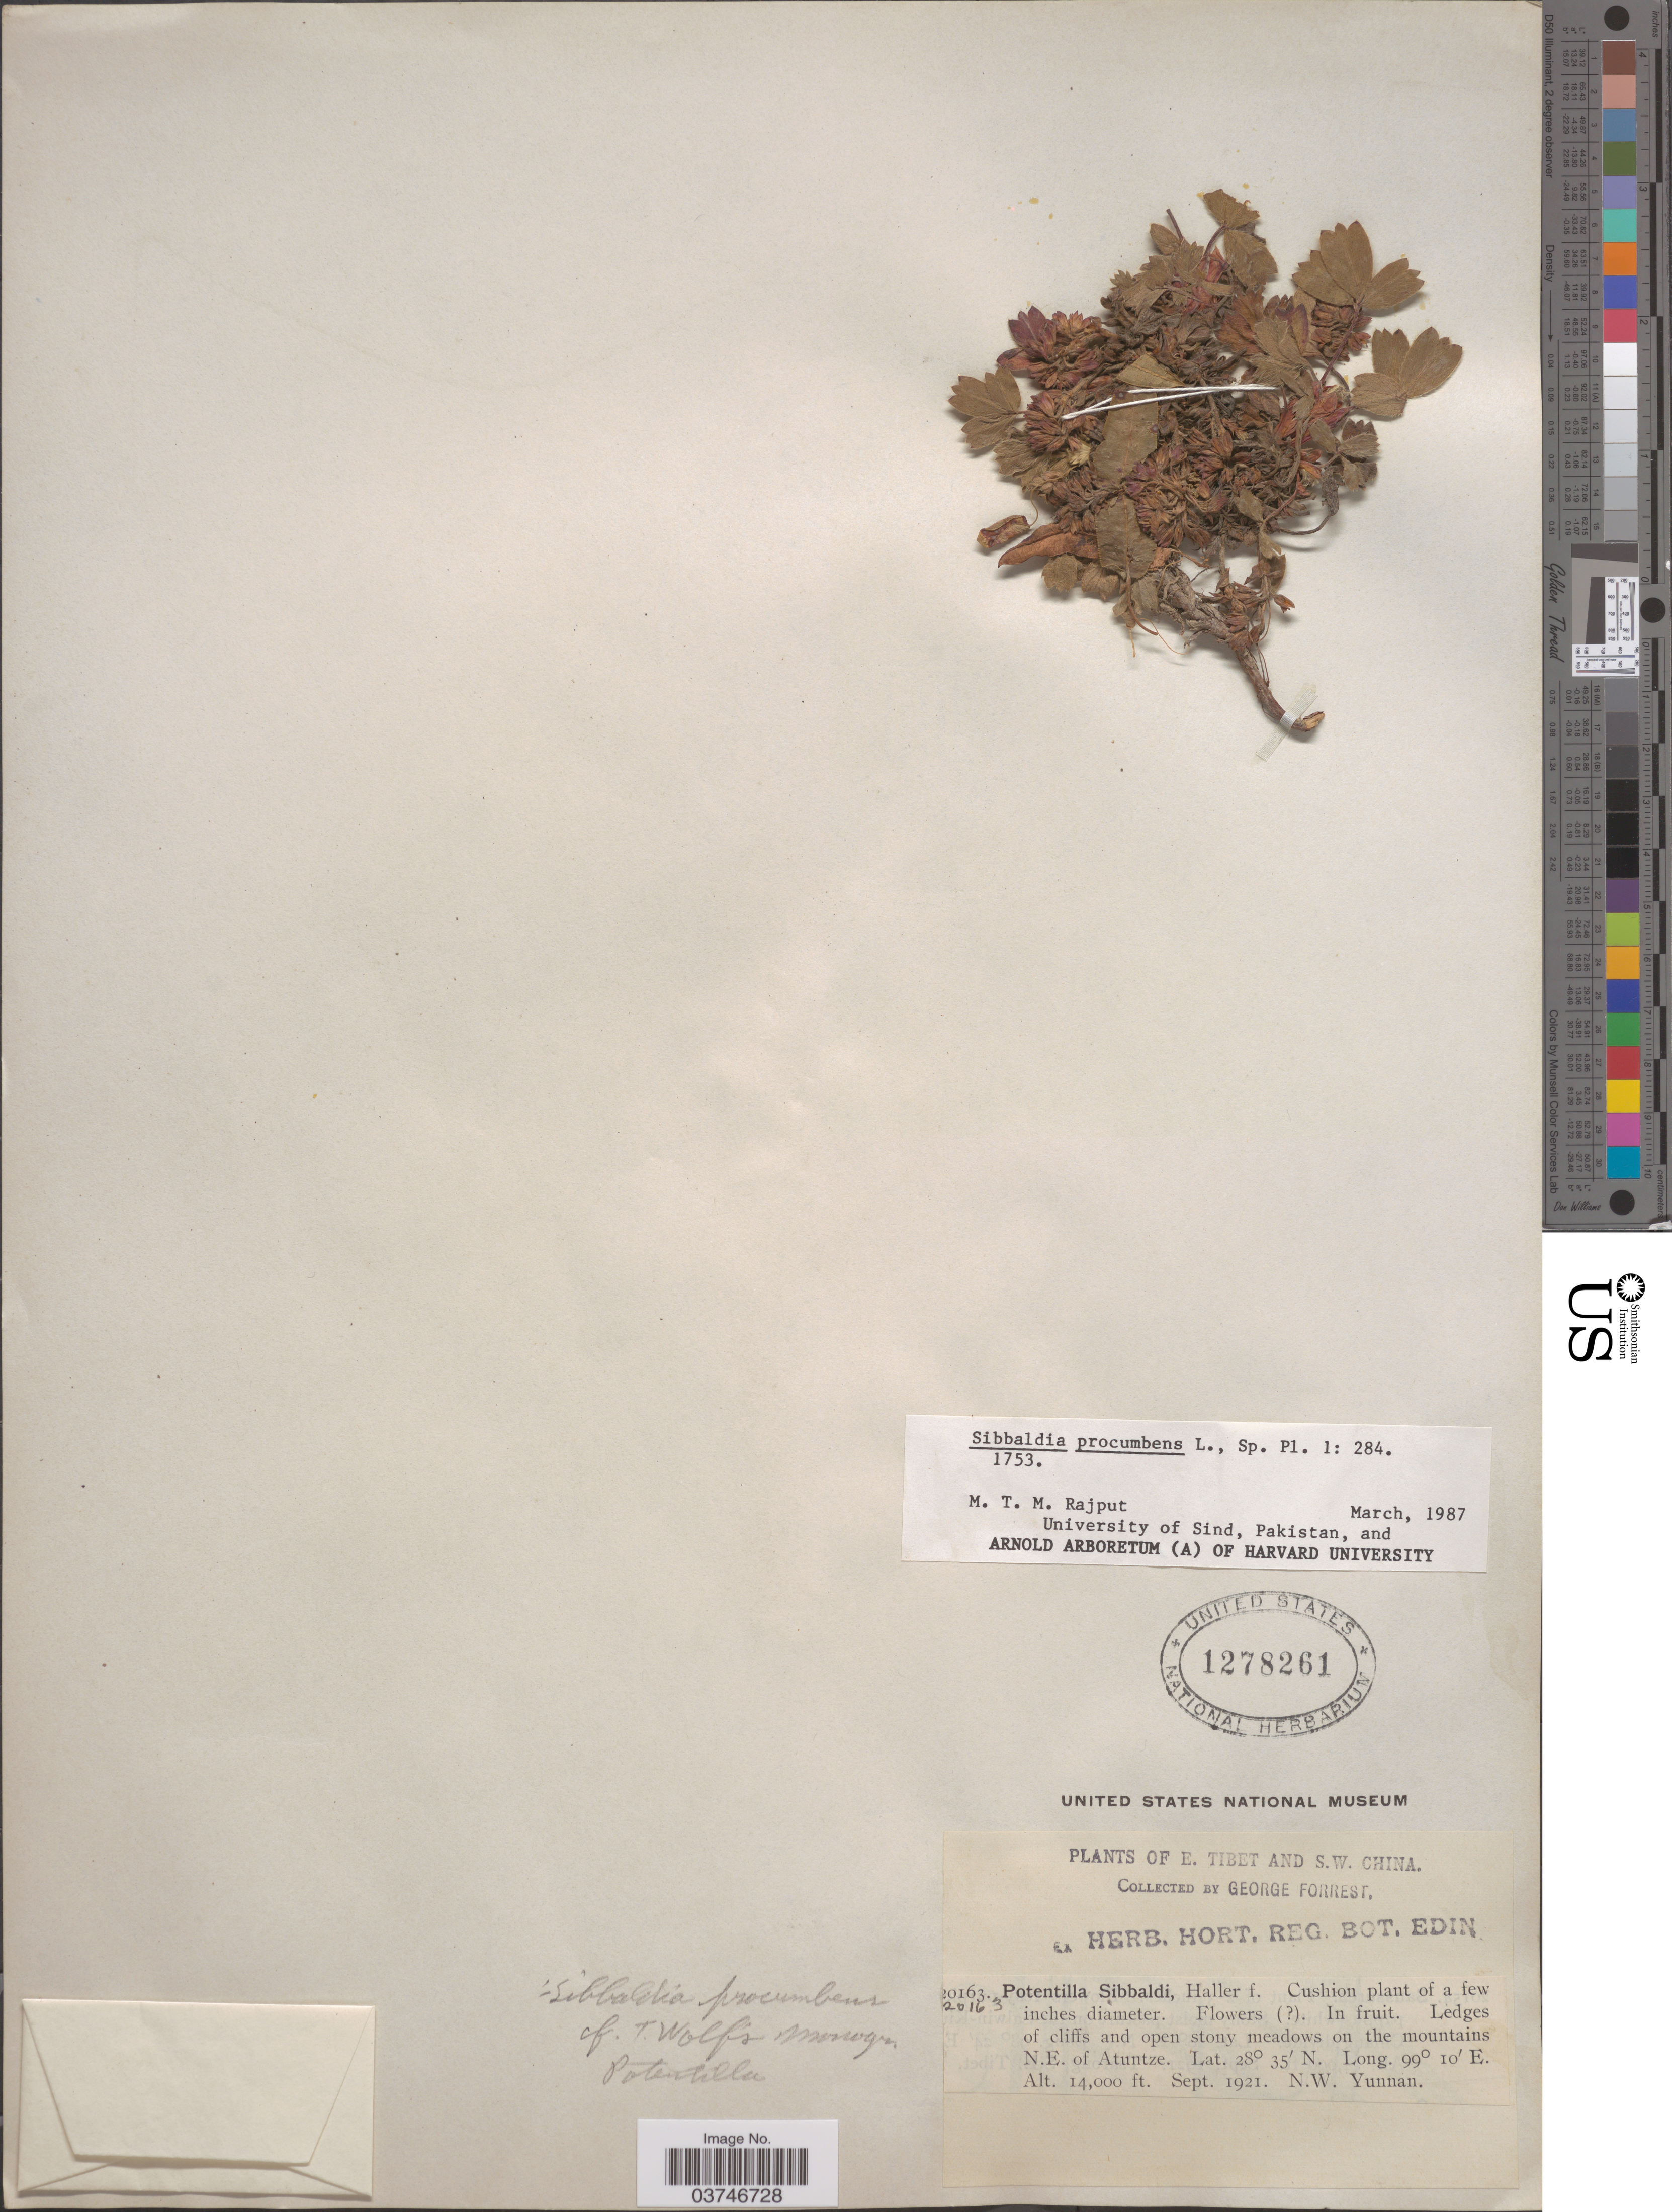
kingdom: Plantae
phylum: Tracheophyta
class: Magnoliopsida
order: Rosales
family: Rosaceae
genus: Sibbaldia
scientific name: Sibbaldia procumbens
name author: L.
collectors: G. Forrest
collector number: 20163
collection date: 1921-09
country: China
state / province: Yunnan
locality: E. Tibet and S.W. China. On the mountains N.E. of Atuntze. N.W. Yunnan.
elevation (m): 4267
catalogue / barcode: US 1278261